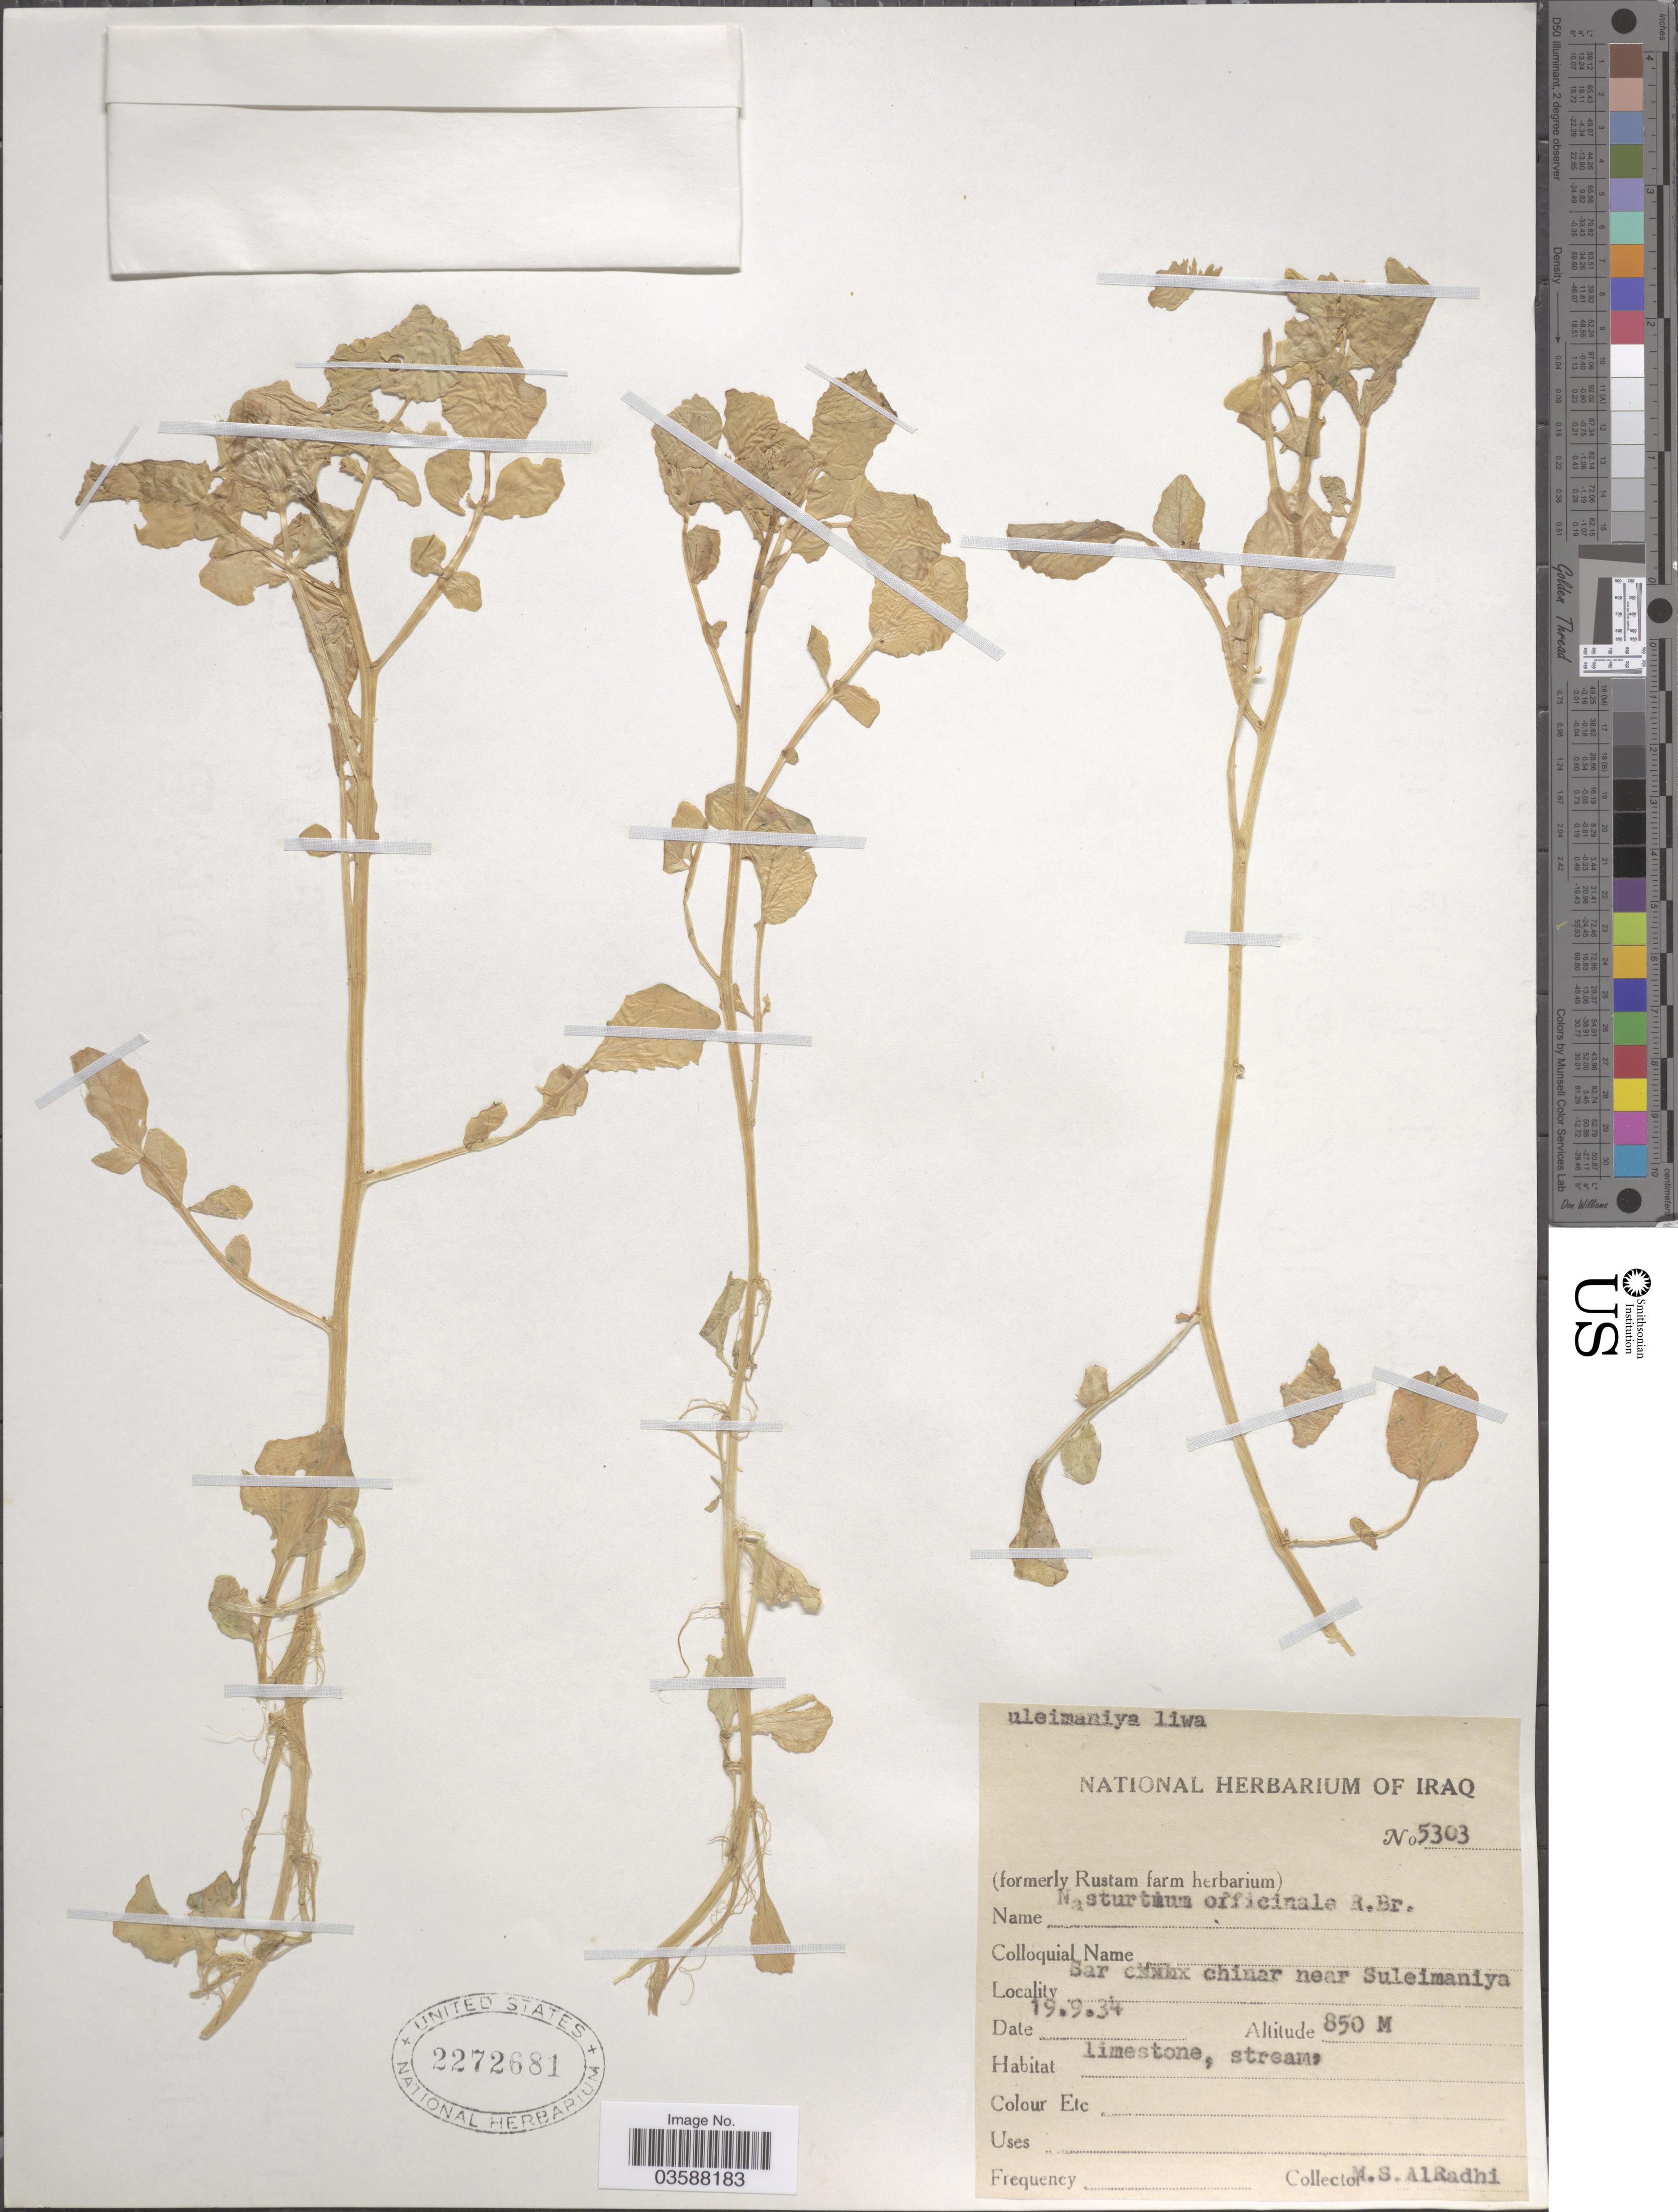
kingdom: Plantae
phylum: Tracheophyta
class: Magnoliopsida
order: Brassicales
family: Brassicaceae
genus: Nasturtium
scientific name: Nasturtium officinale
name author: R. Br.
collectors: M. AlRadhi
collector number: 5303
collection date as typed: Transcribed d/m/y: 19/9/34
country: Iraq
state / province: As Sulaymānīyah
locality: [illegible text]uleimaniya liwa. Bar [illegible text] chinar near Suleimaniya.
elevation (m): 850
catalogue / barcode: US 2272681